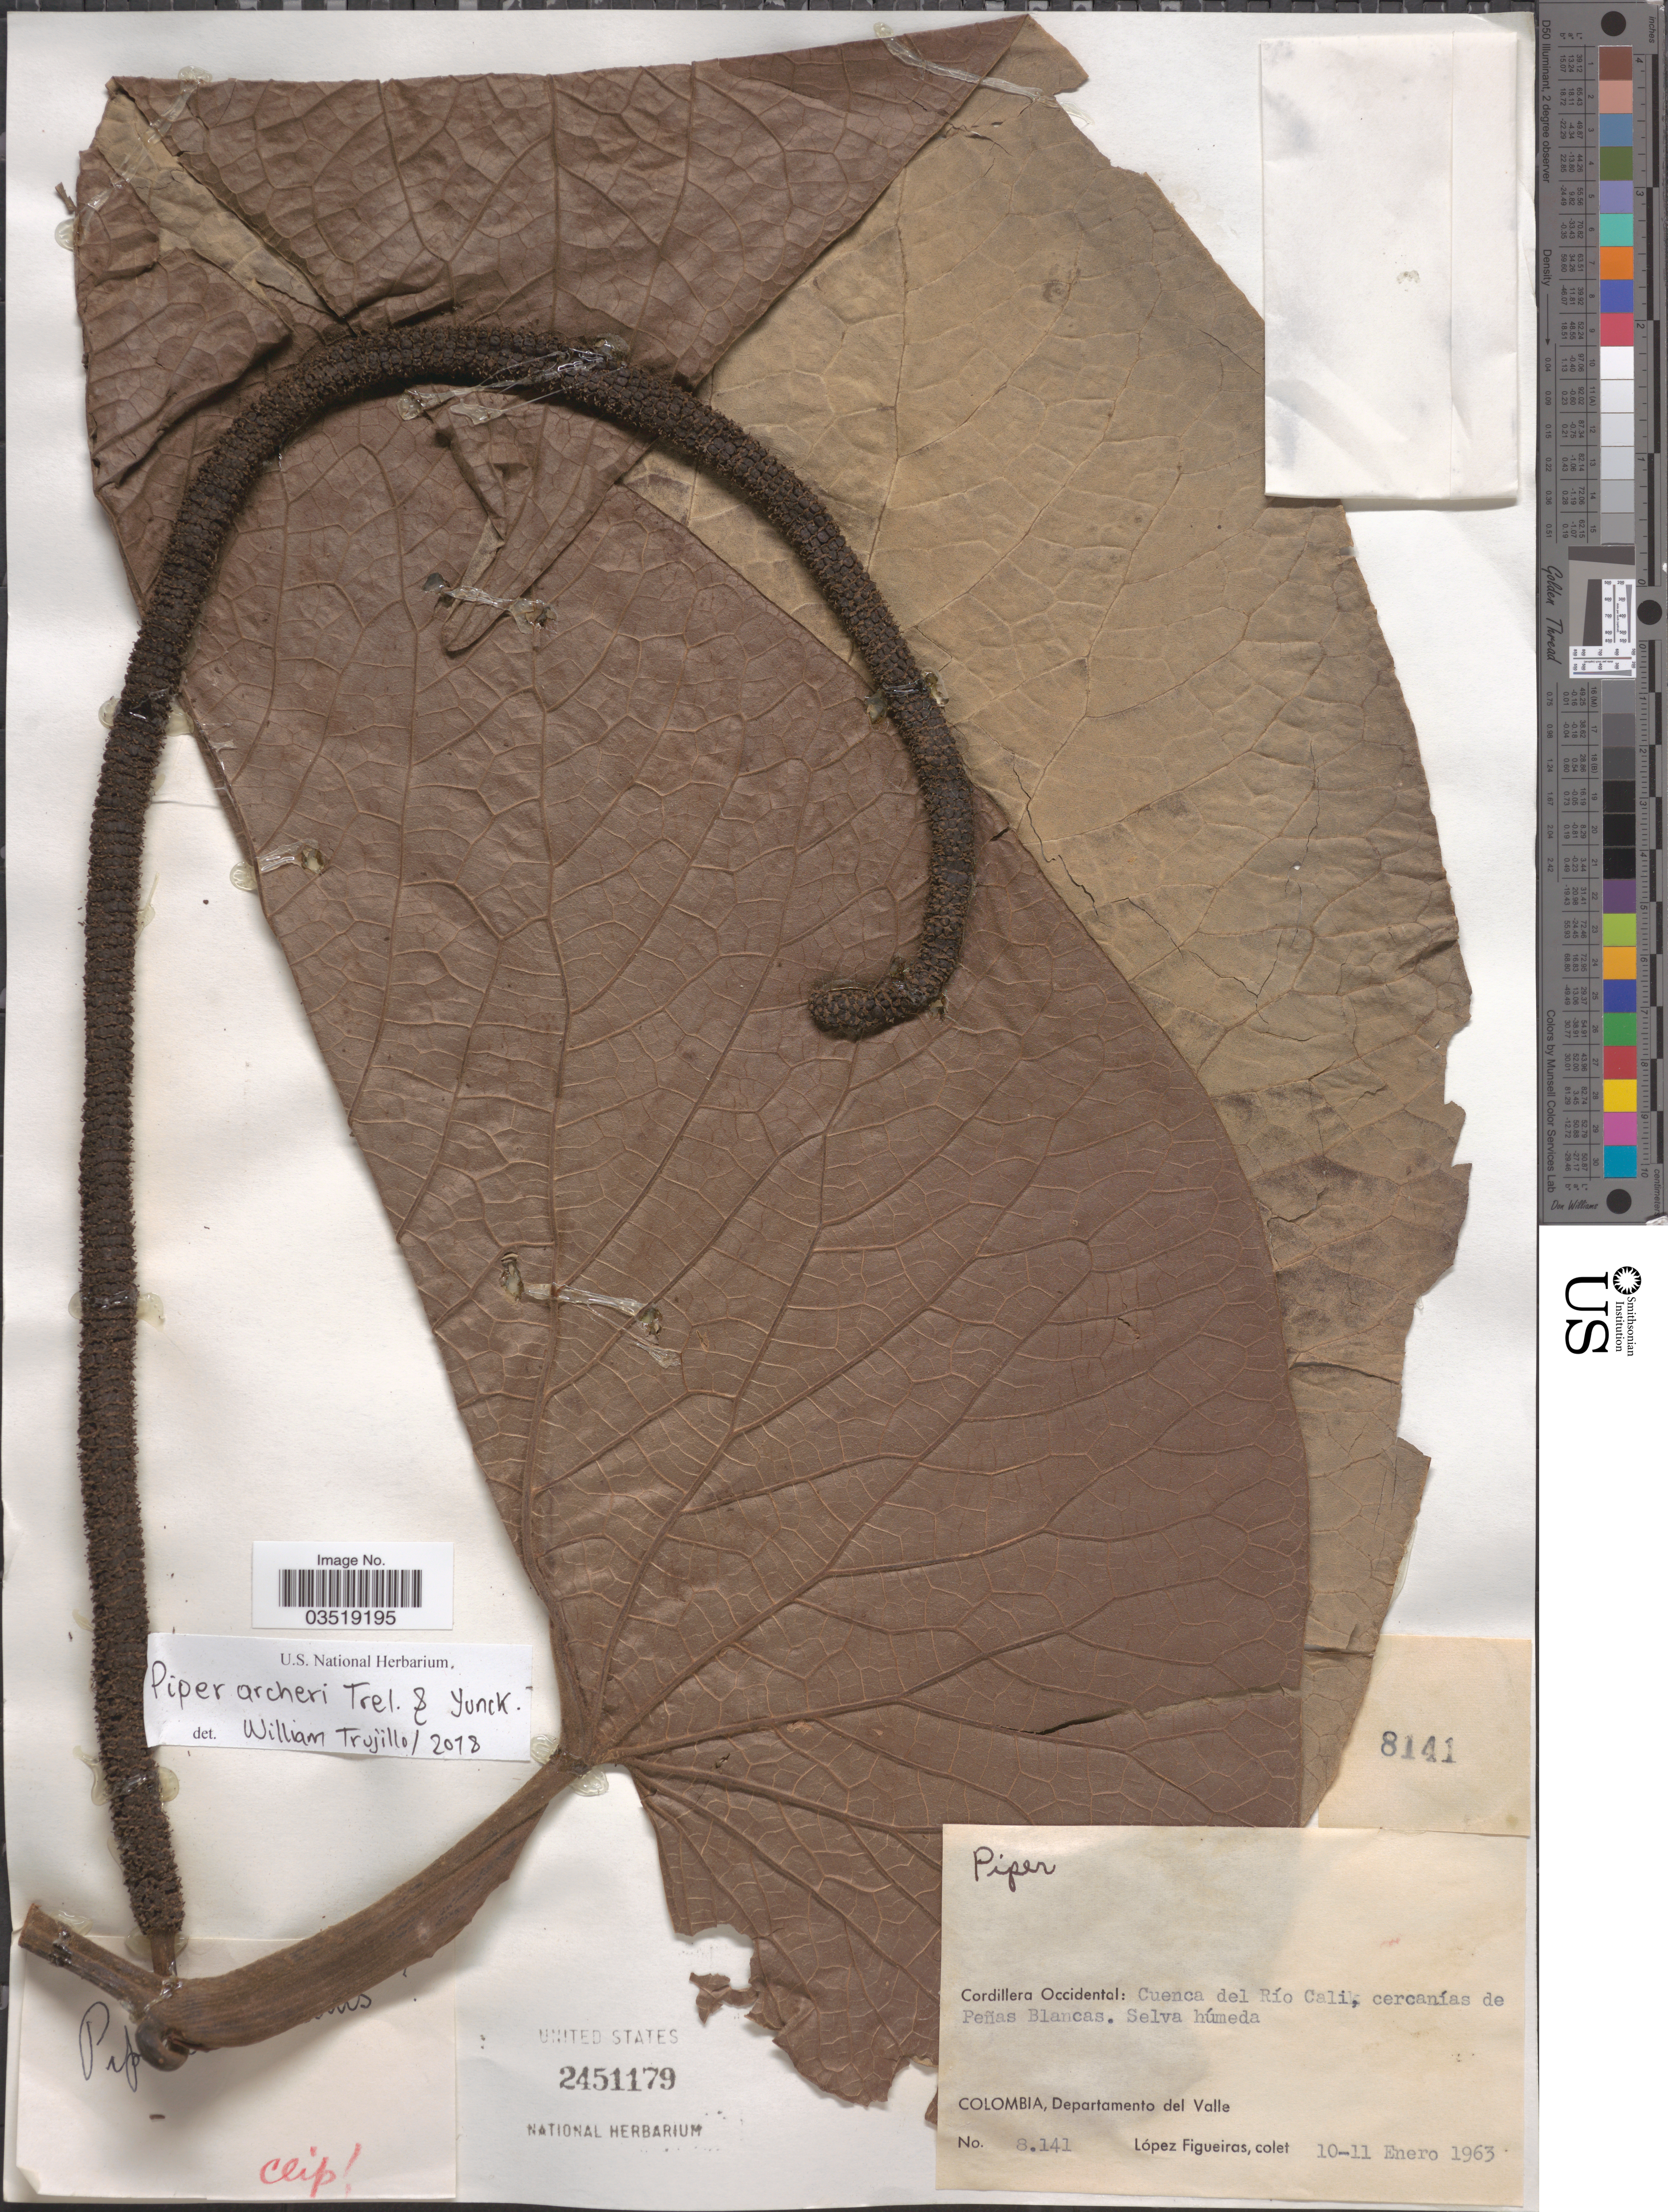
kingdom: Plantae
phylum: Tracheophyta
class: Magnoliopsida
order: Piperales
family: Piperaceae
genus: Piper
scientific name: Piper archeri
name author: Trel. & Yunck.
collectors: M. López Figueiras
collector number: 8141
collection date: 1963-01-10/1963-01-11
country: Colombia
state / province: Valle del Cauca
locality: Cordillera Occidental: Cuenca del río Cali, cercanías de Peñas Blancas. Departamento del Valle.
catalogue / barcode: US 2451179